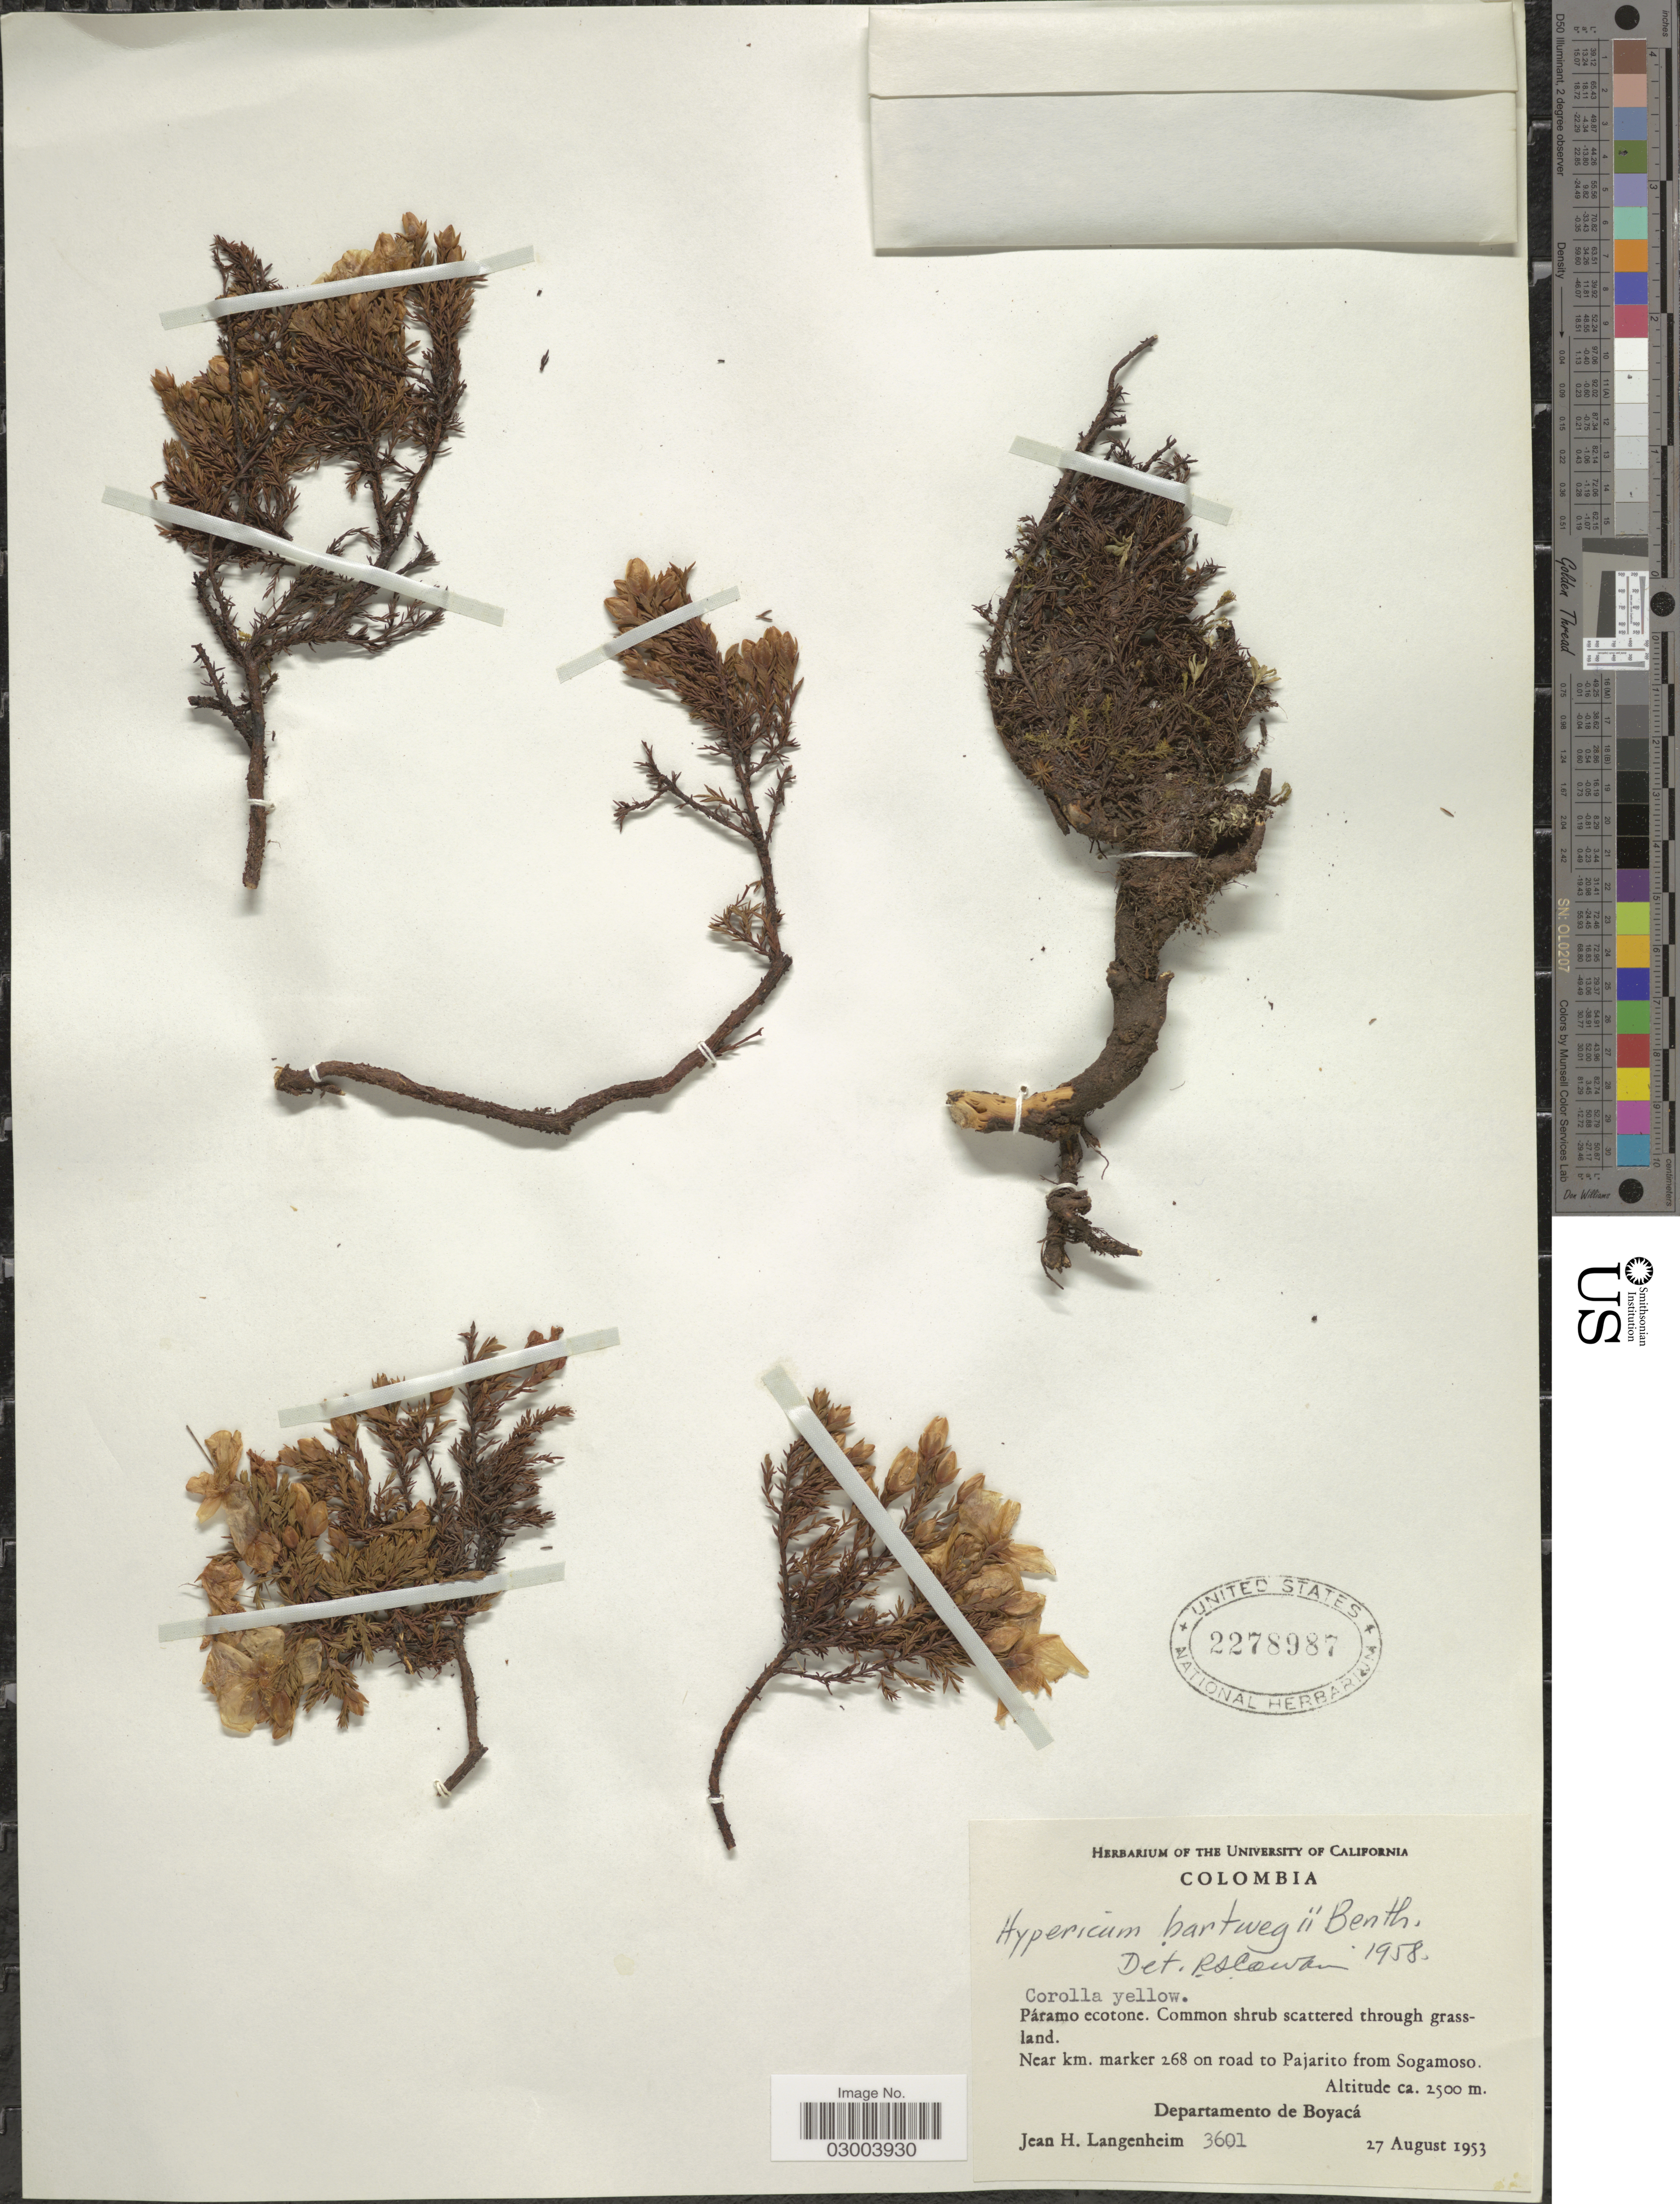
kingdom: Plantae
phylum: Tracheophyta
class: Magnoliopsida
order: Malpighiales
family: Hypericaceae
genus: Hypericum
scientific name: Hypericum thuyoides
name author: Kunth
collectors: J. H. Langenheim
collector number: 3601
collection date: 1953-08-27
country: Colombia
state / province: Boyacá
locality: Near km. marker 268 on road to Pajarito from Sogamoso, Departamento de Boyacá.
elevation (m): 2500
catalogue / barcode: US 2278987